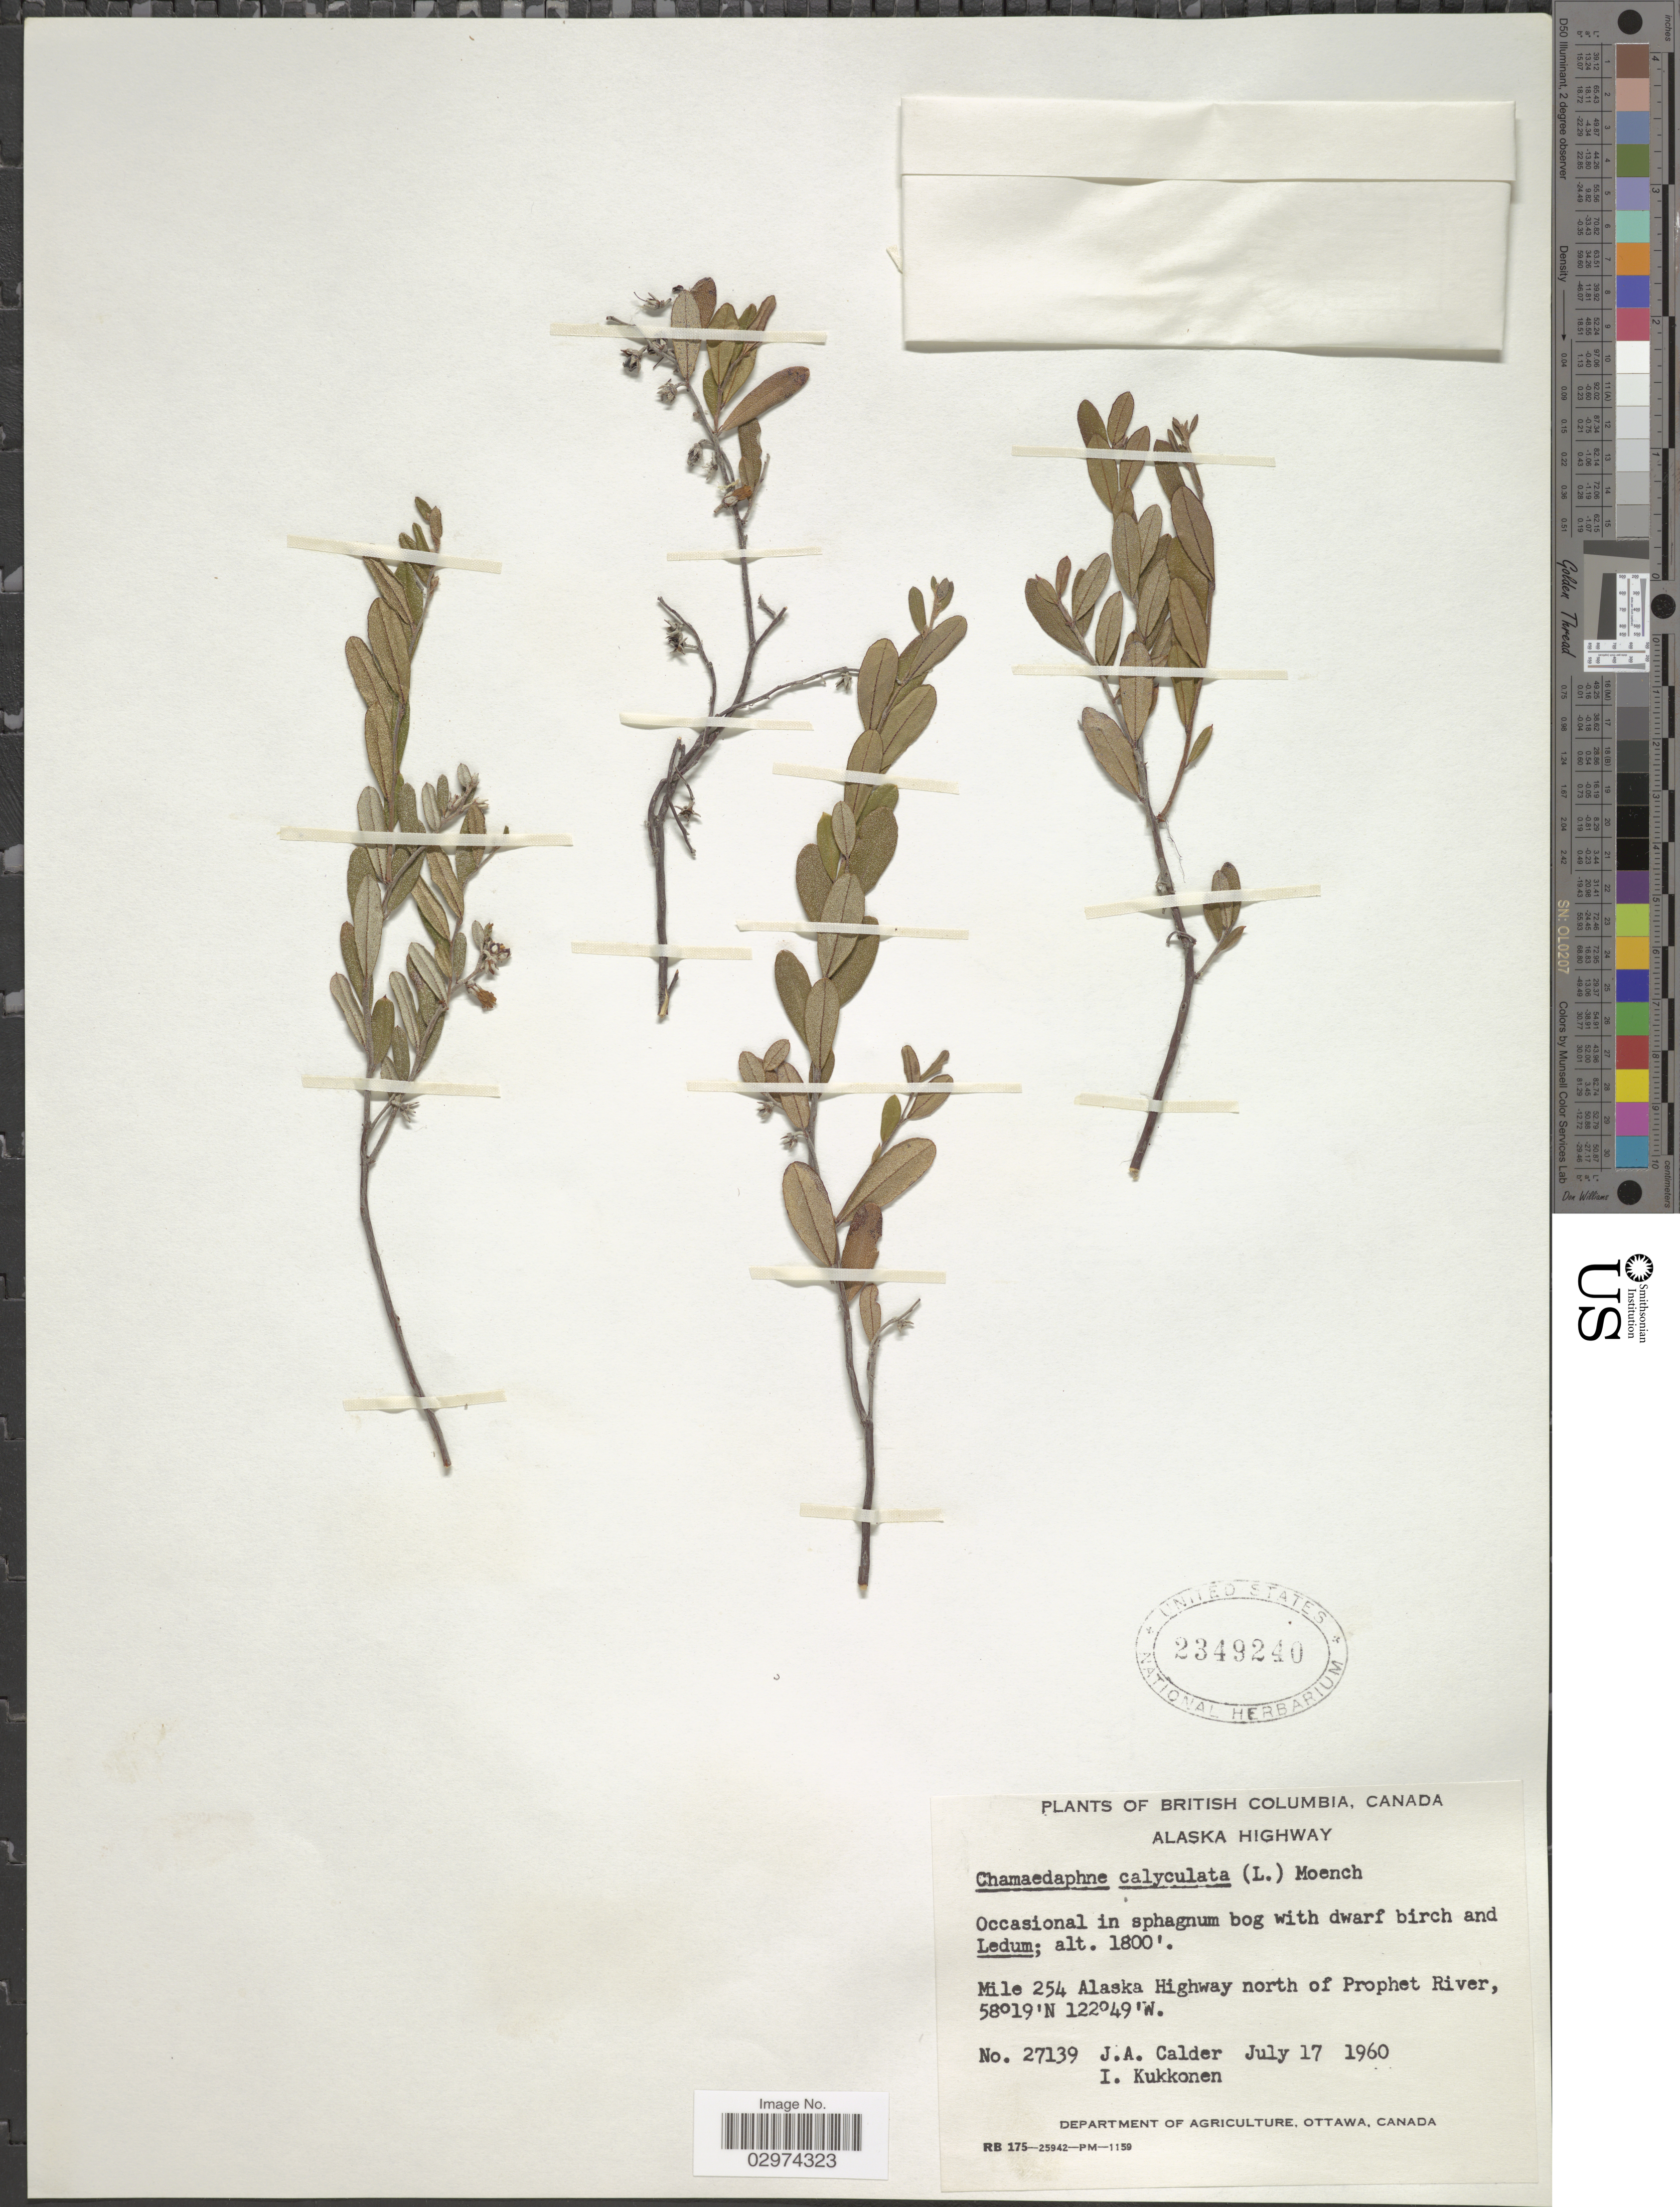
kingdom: Plantae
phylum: Tracheophyta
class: Magnoliopsida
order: Ericales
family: Ericaceae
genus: Chamaedaphne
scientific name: Chamaedaphne calyculata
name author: (L.) Moench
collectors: J. A. Calder & I. Kukkonen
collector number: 27139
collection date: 1960-07-17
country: Canada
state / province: British Columbia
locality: Alaska Highway. Mile 254 Aslaska Highway north of Prophet River.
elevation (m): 549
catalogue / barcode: US 2349240